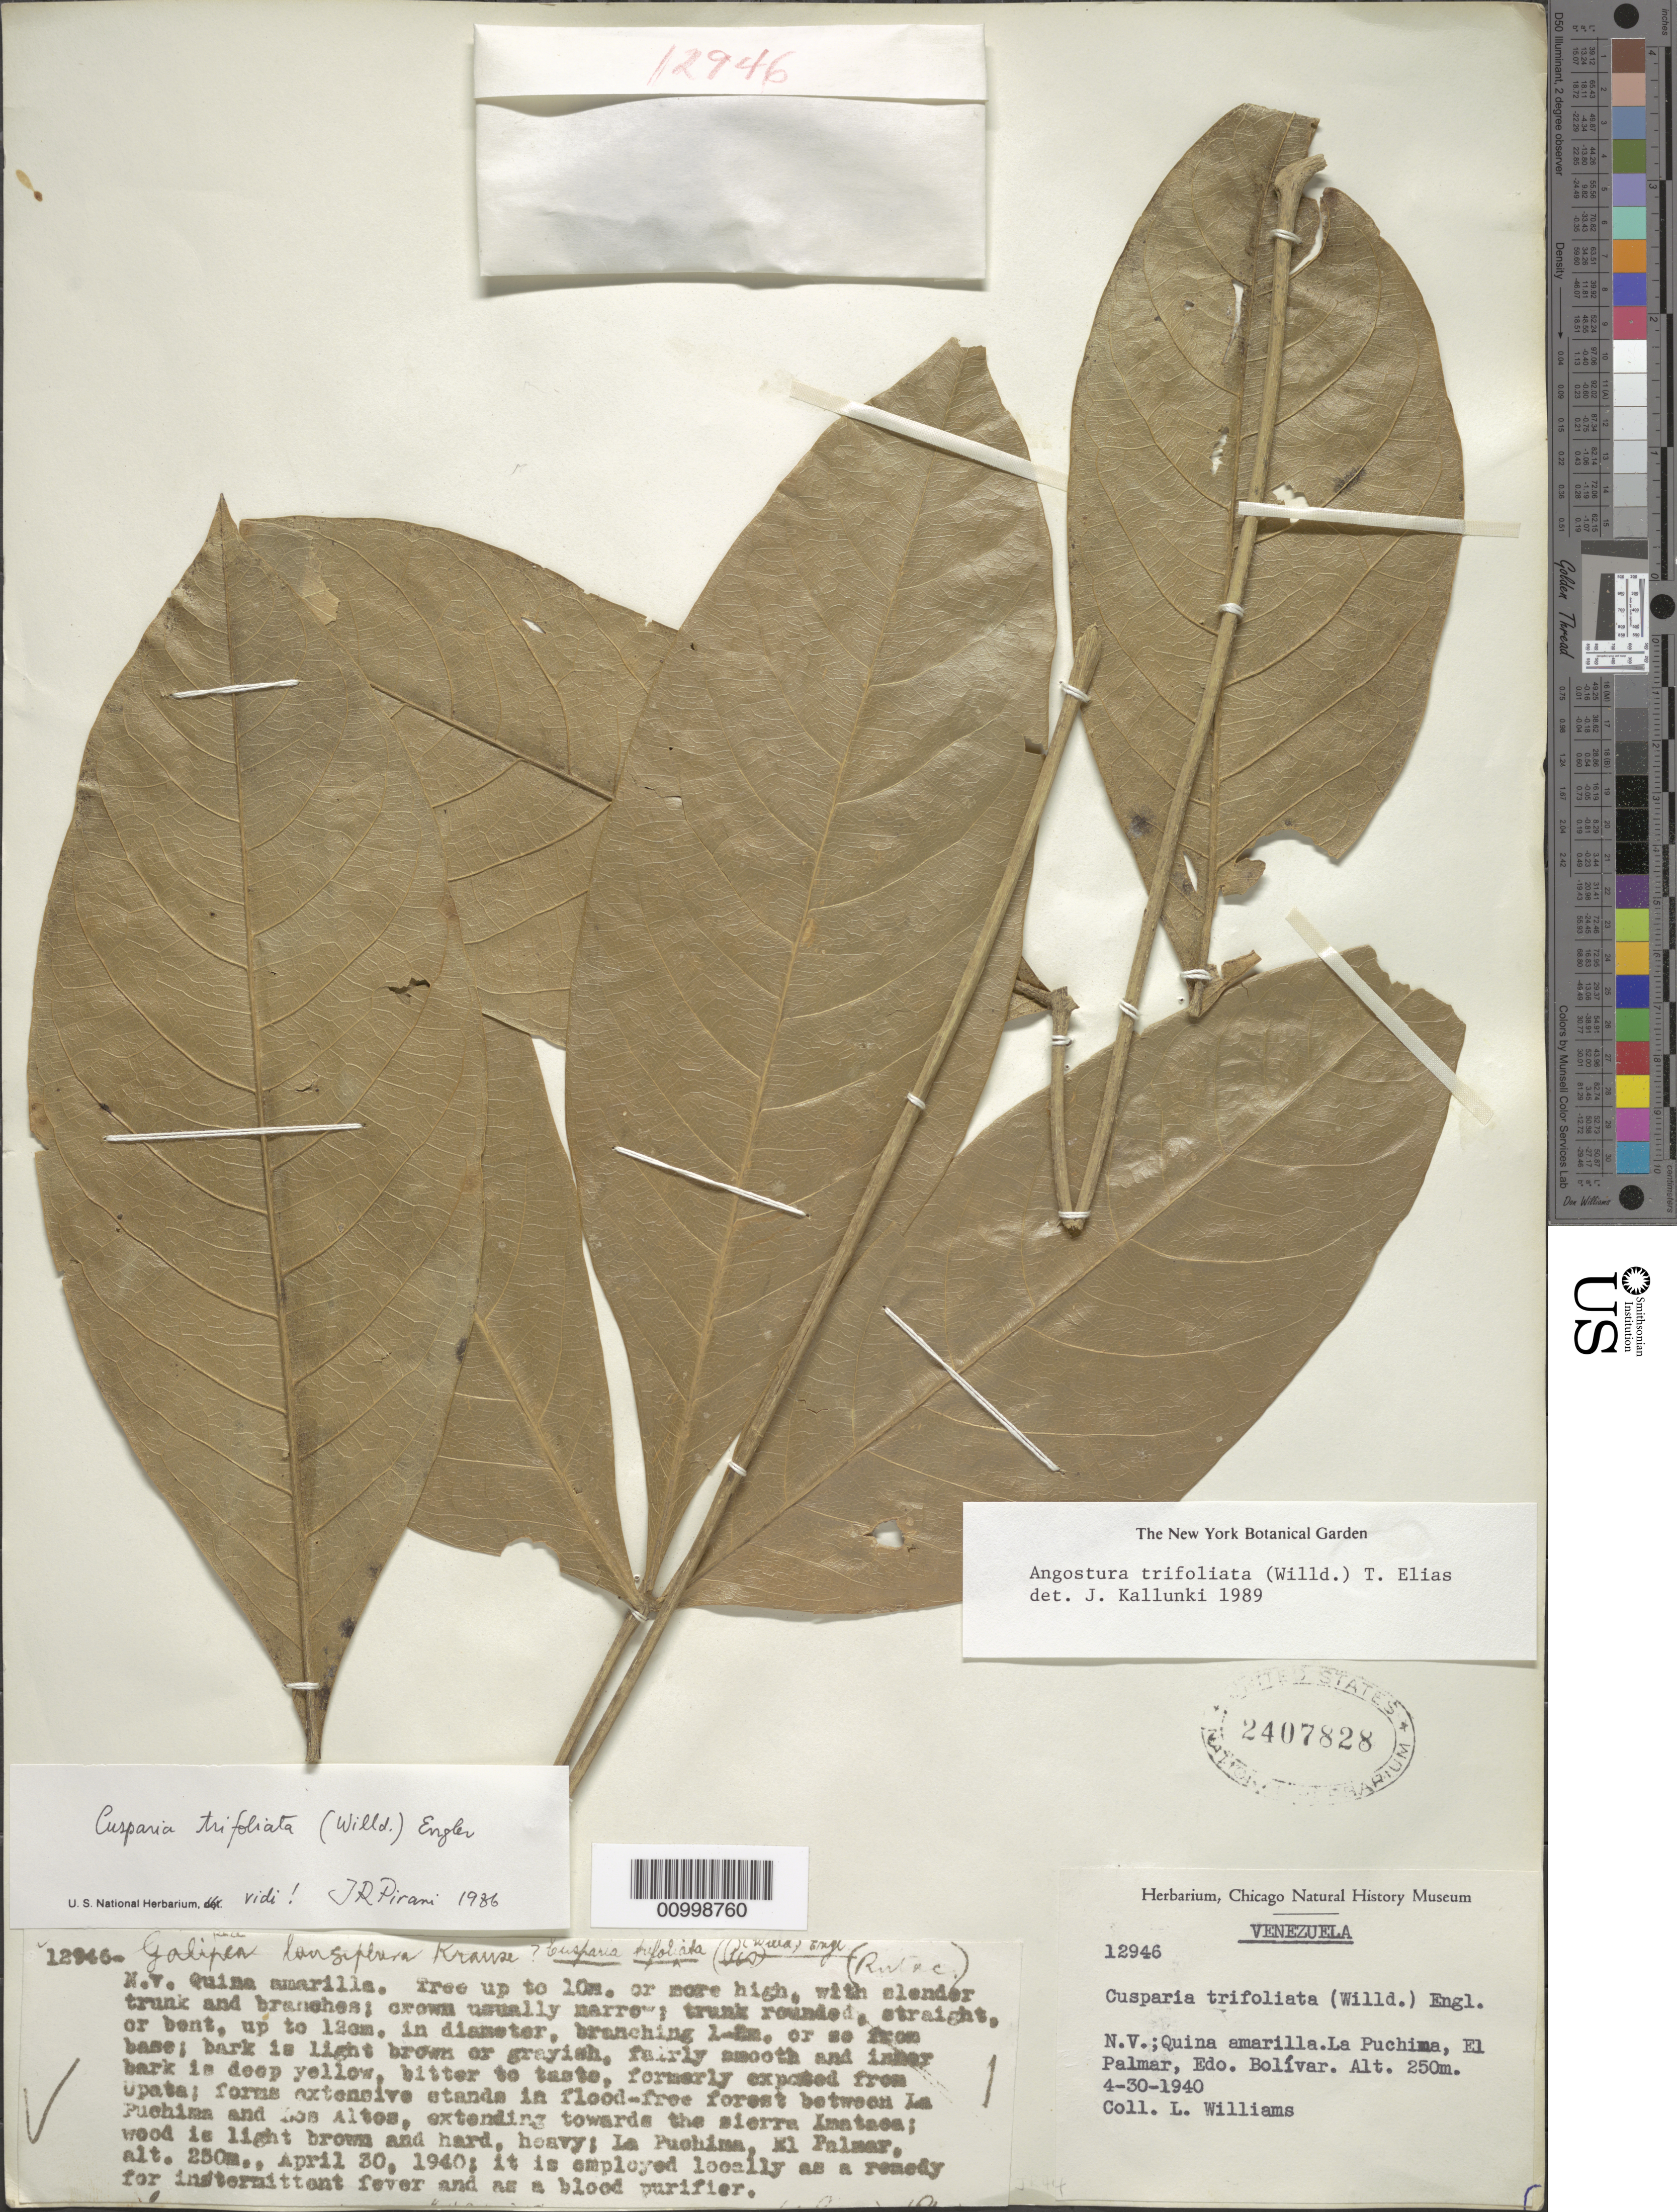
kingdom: Plantae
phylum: Tracheophyta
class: Magnoliopsida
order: Sapindales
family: Rutaceae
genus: Angostura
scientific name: Angostura trifoliata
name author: (Willd.) T.S. Elias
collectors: L. Williams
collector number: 12946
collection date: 1940-04-30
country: Venezuela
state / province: Bolivar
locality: La Puchina, El Palmar.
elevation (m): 250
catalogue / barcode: US 2407828